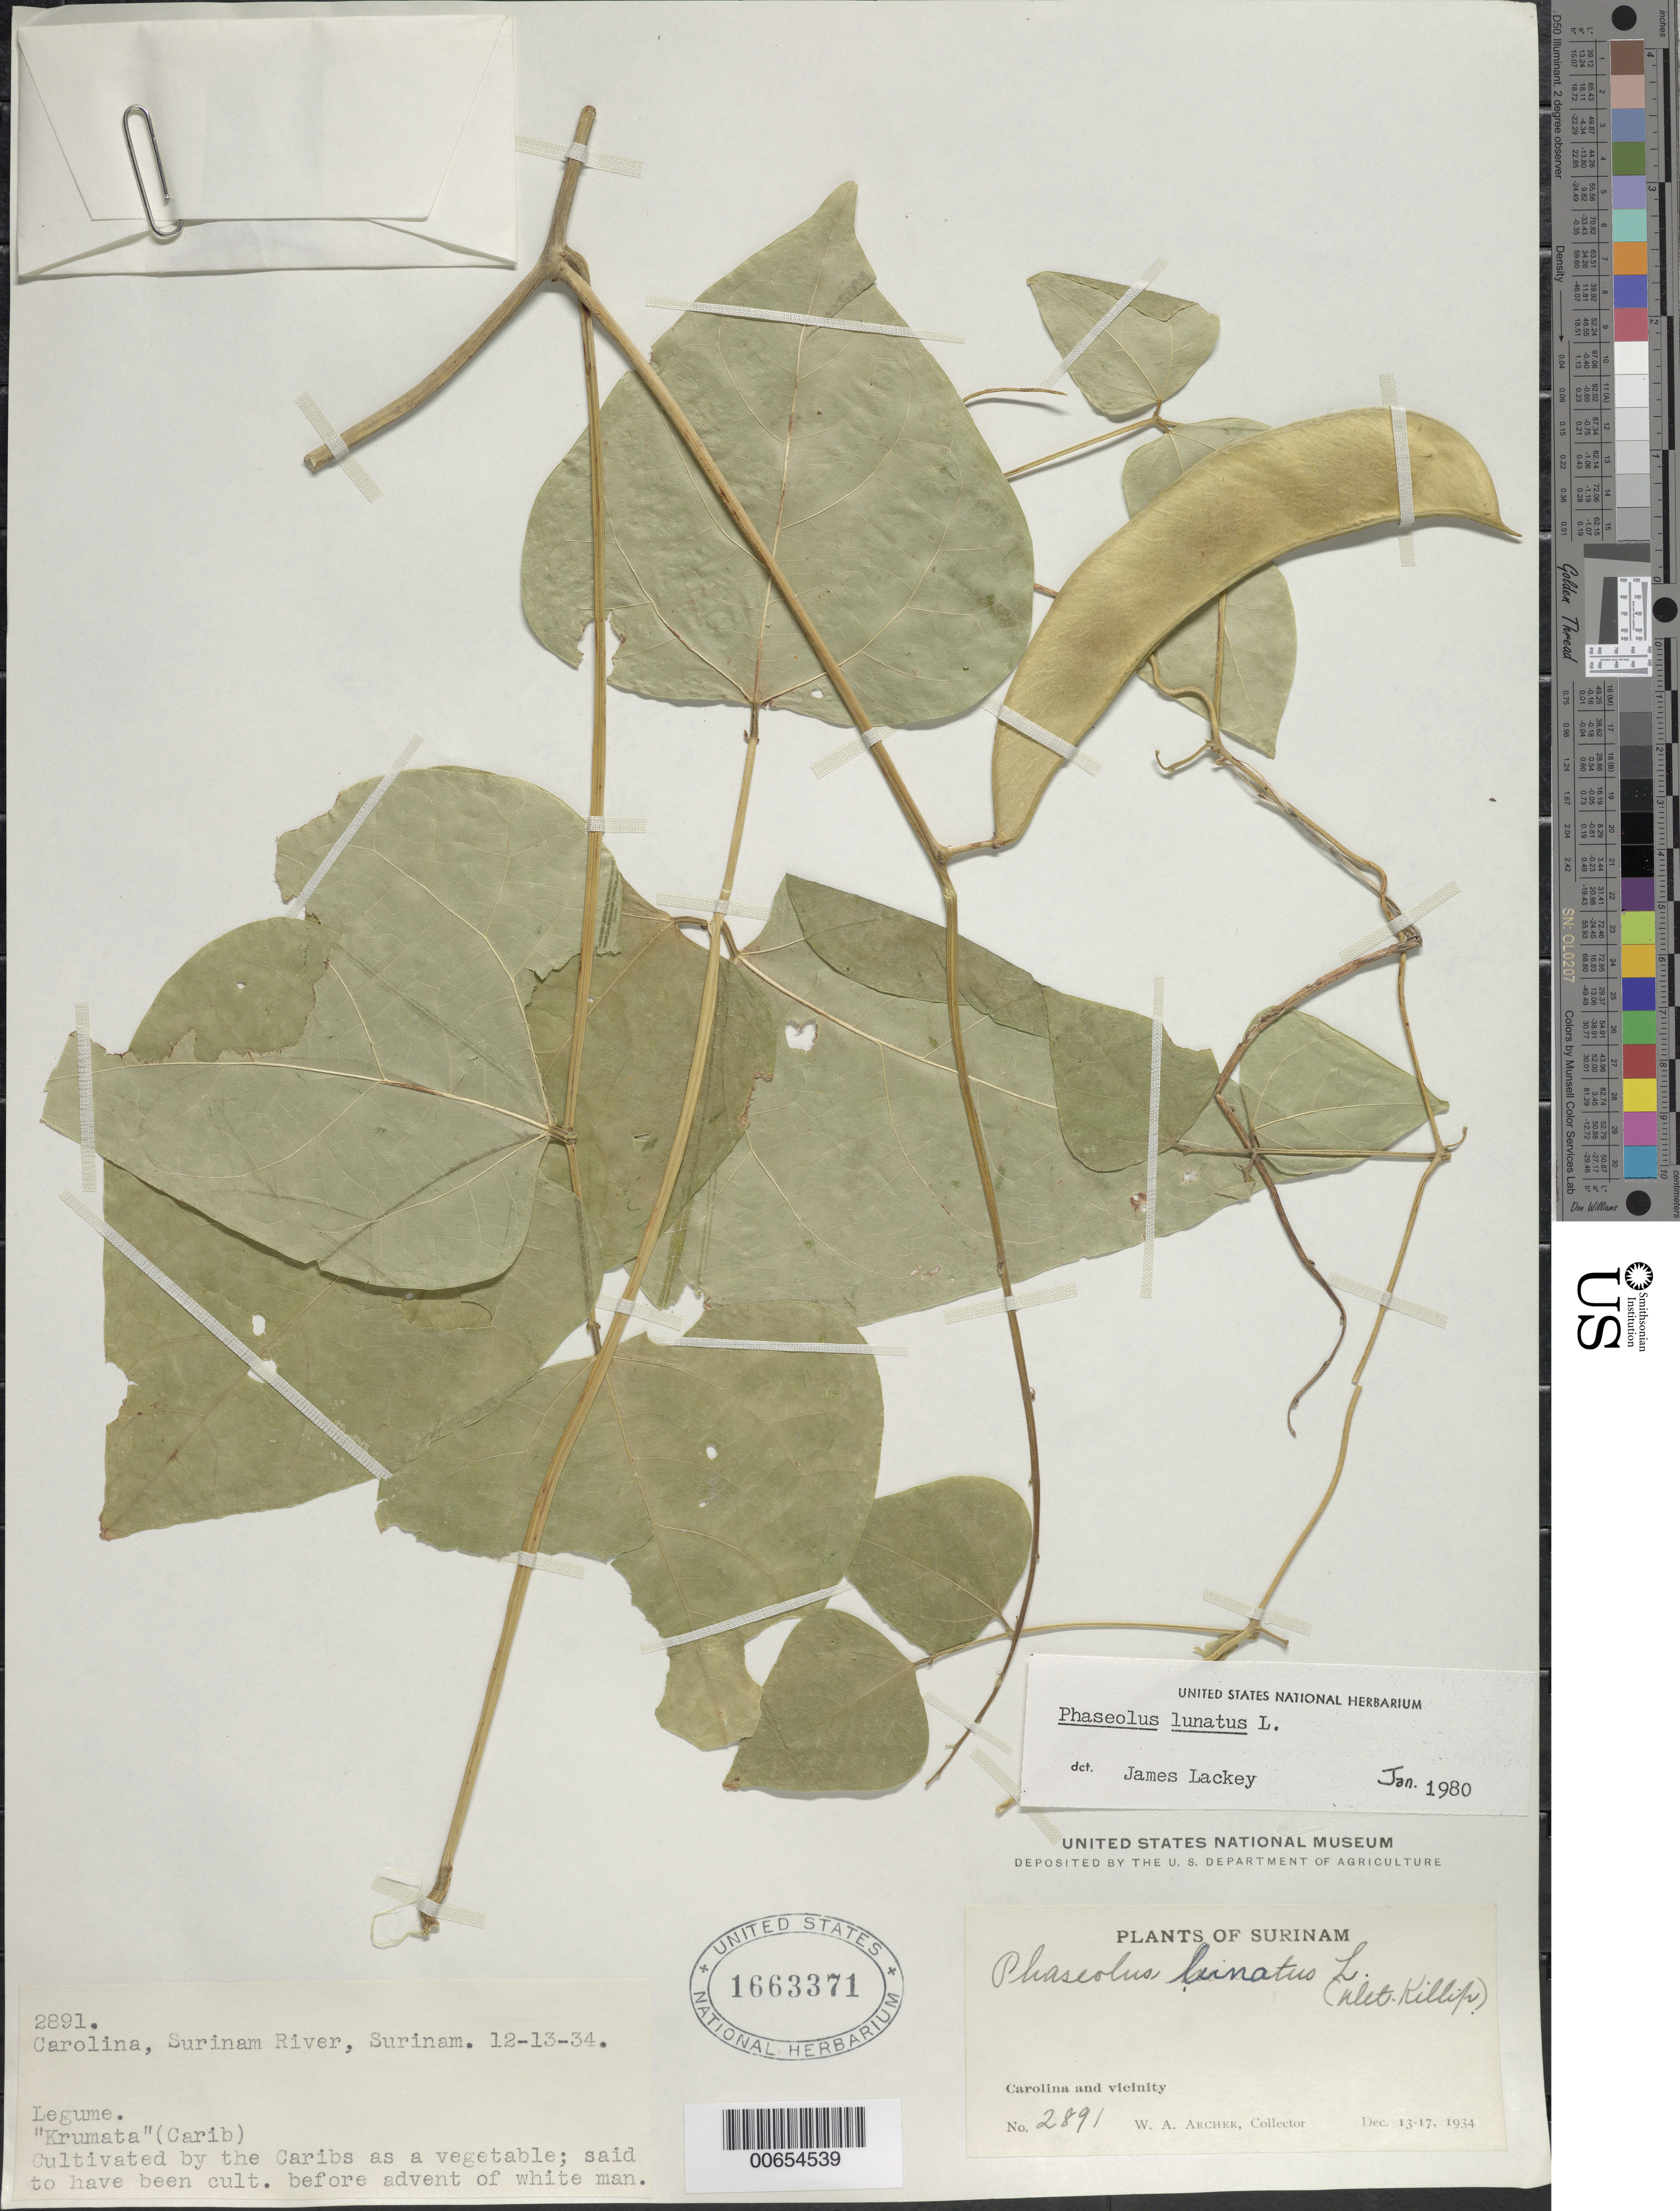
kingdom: Plantae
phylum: Tracheophyta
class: Magnoliopsida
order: Fabales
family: Fabaceae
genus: Phaseolus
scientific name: Phaseolus lunatus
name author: L.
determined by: Lackey, J.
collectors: W. A. Archer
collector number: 2891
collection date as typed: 13-Dec-34 to 17-Dec-34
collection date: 1934-12-13/1934-12-17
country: Suriname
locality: Carolina and vicinity, Surinam River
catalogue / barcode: US 1663371